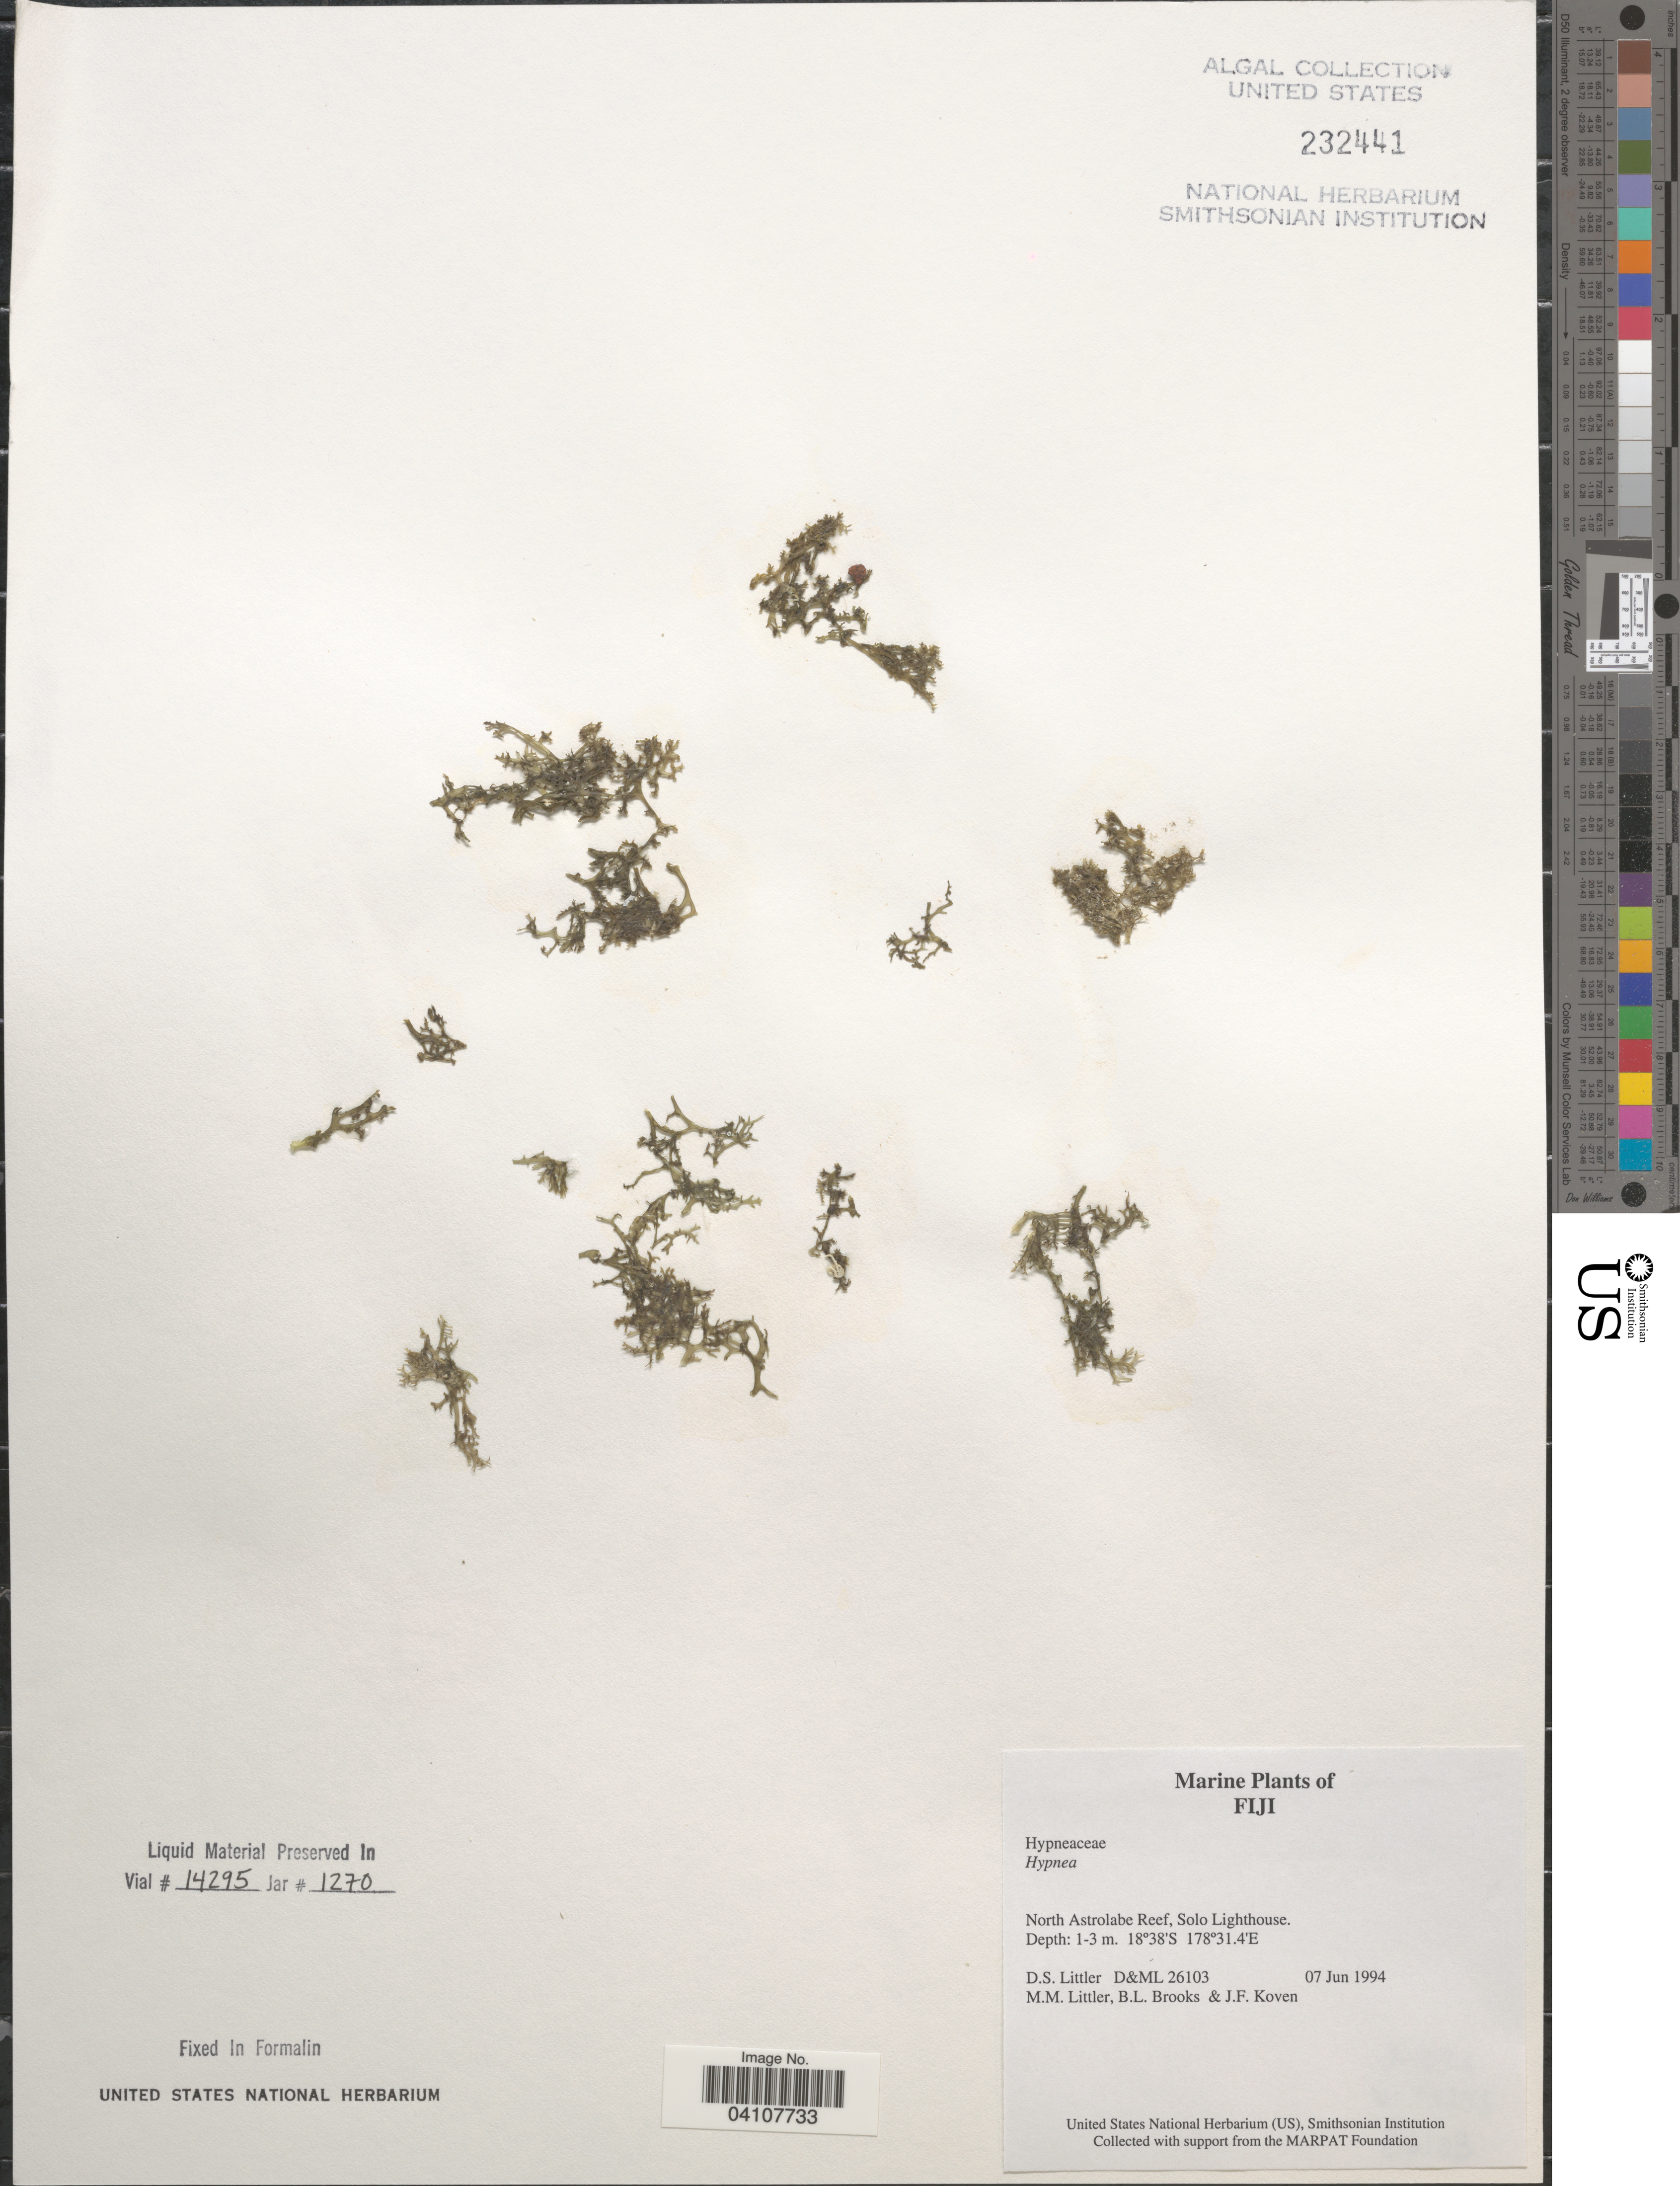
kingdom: Plantae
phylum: Rhodophyta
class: Florideophyceae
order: Gigartinales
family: Cystocloniaceae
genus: Hypnea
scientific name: Hypnea sp.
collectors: D. S. Littler, B. Brooks & J. Koven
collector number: D&ML26103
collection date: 1994-06-07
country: Fiji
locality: North Astrolabe Reef, Solo Lighthouse.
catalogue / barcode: US 232441